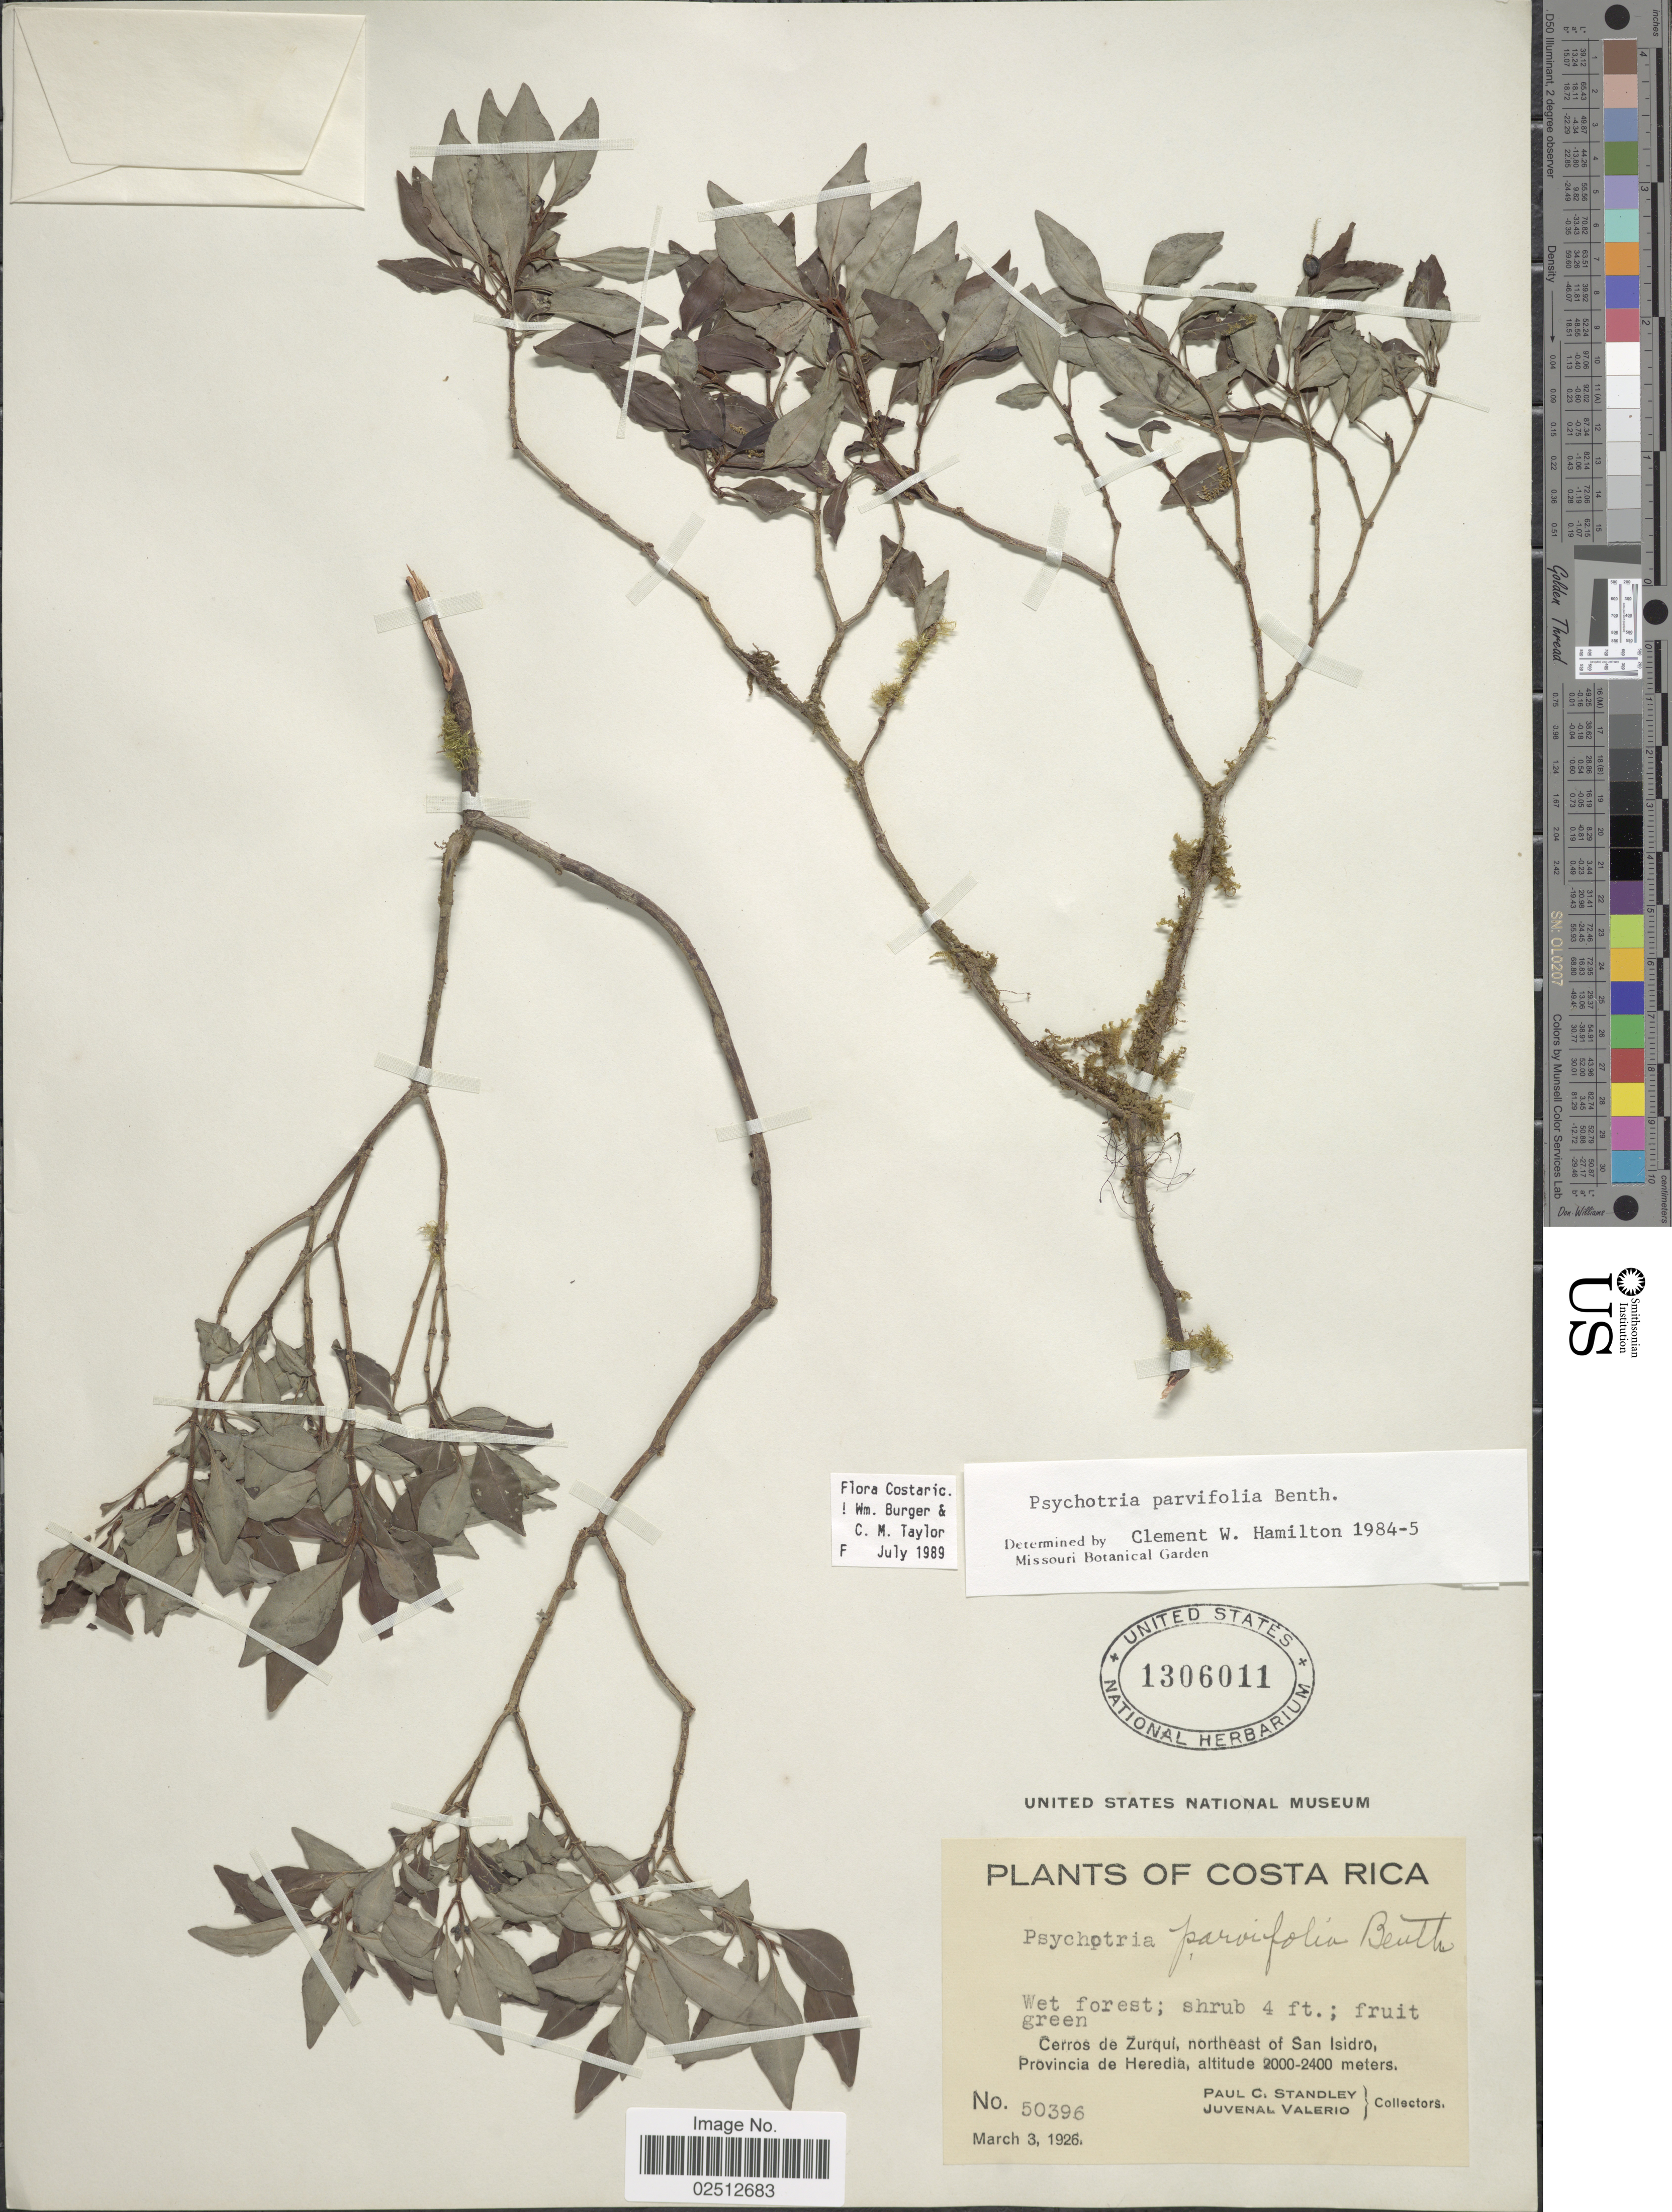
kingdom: Plantae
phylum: Tracheophyta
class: Magnoliopsida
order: Gentianales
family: Rubiaceae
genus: Psychotria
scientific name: Psychotria parvifolia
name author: Benth. ex Oerst.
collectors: P. C. Standley & J. Valerio R.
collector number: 50396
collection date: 1926-03-03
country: Costa Rica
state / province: Heredia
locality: Cerros de Zurqui, northeast of San Isidro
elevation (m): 2000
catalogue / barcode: US 1306011